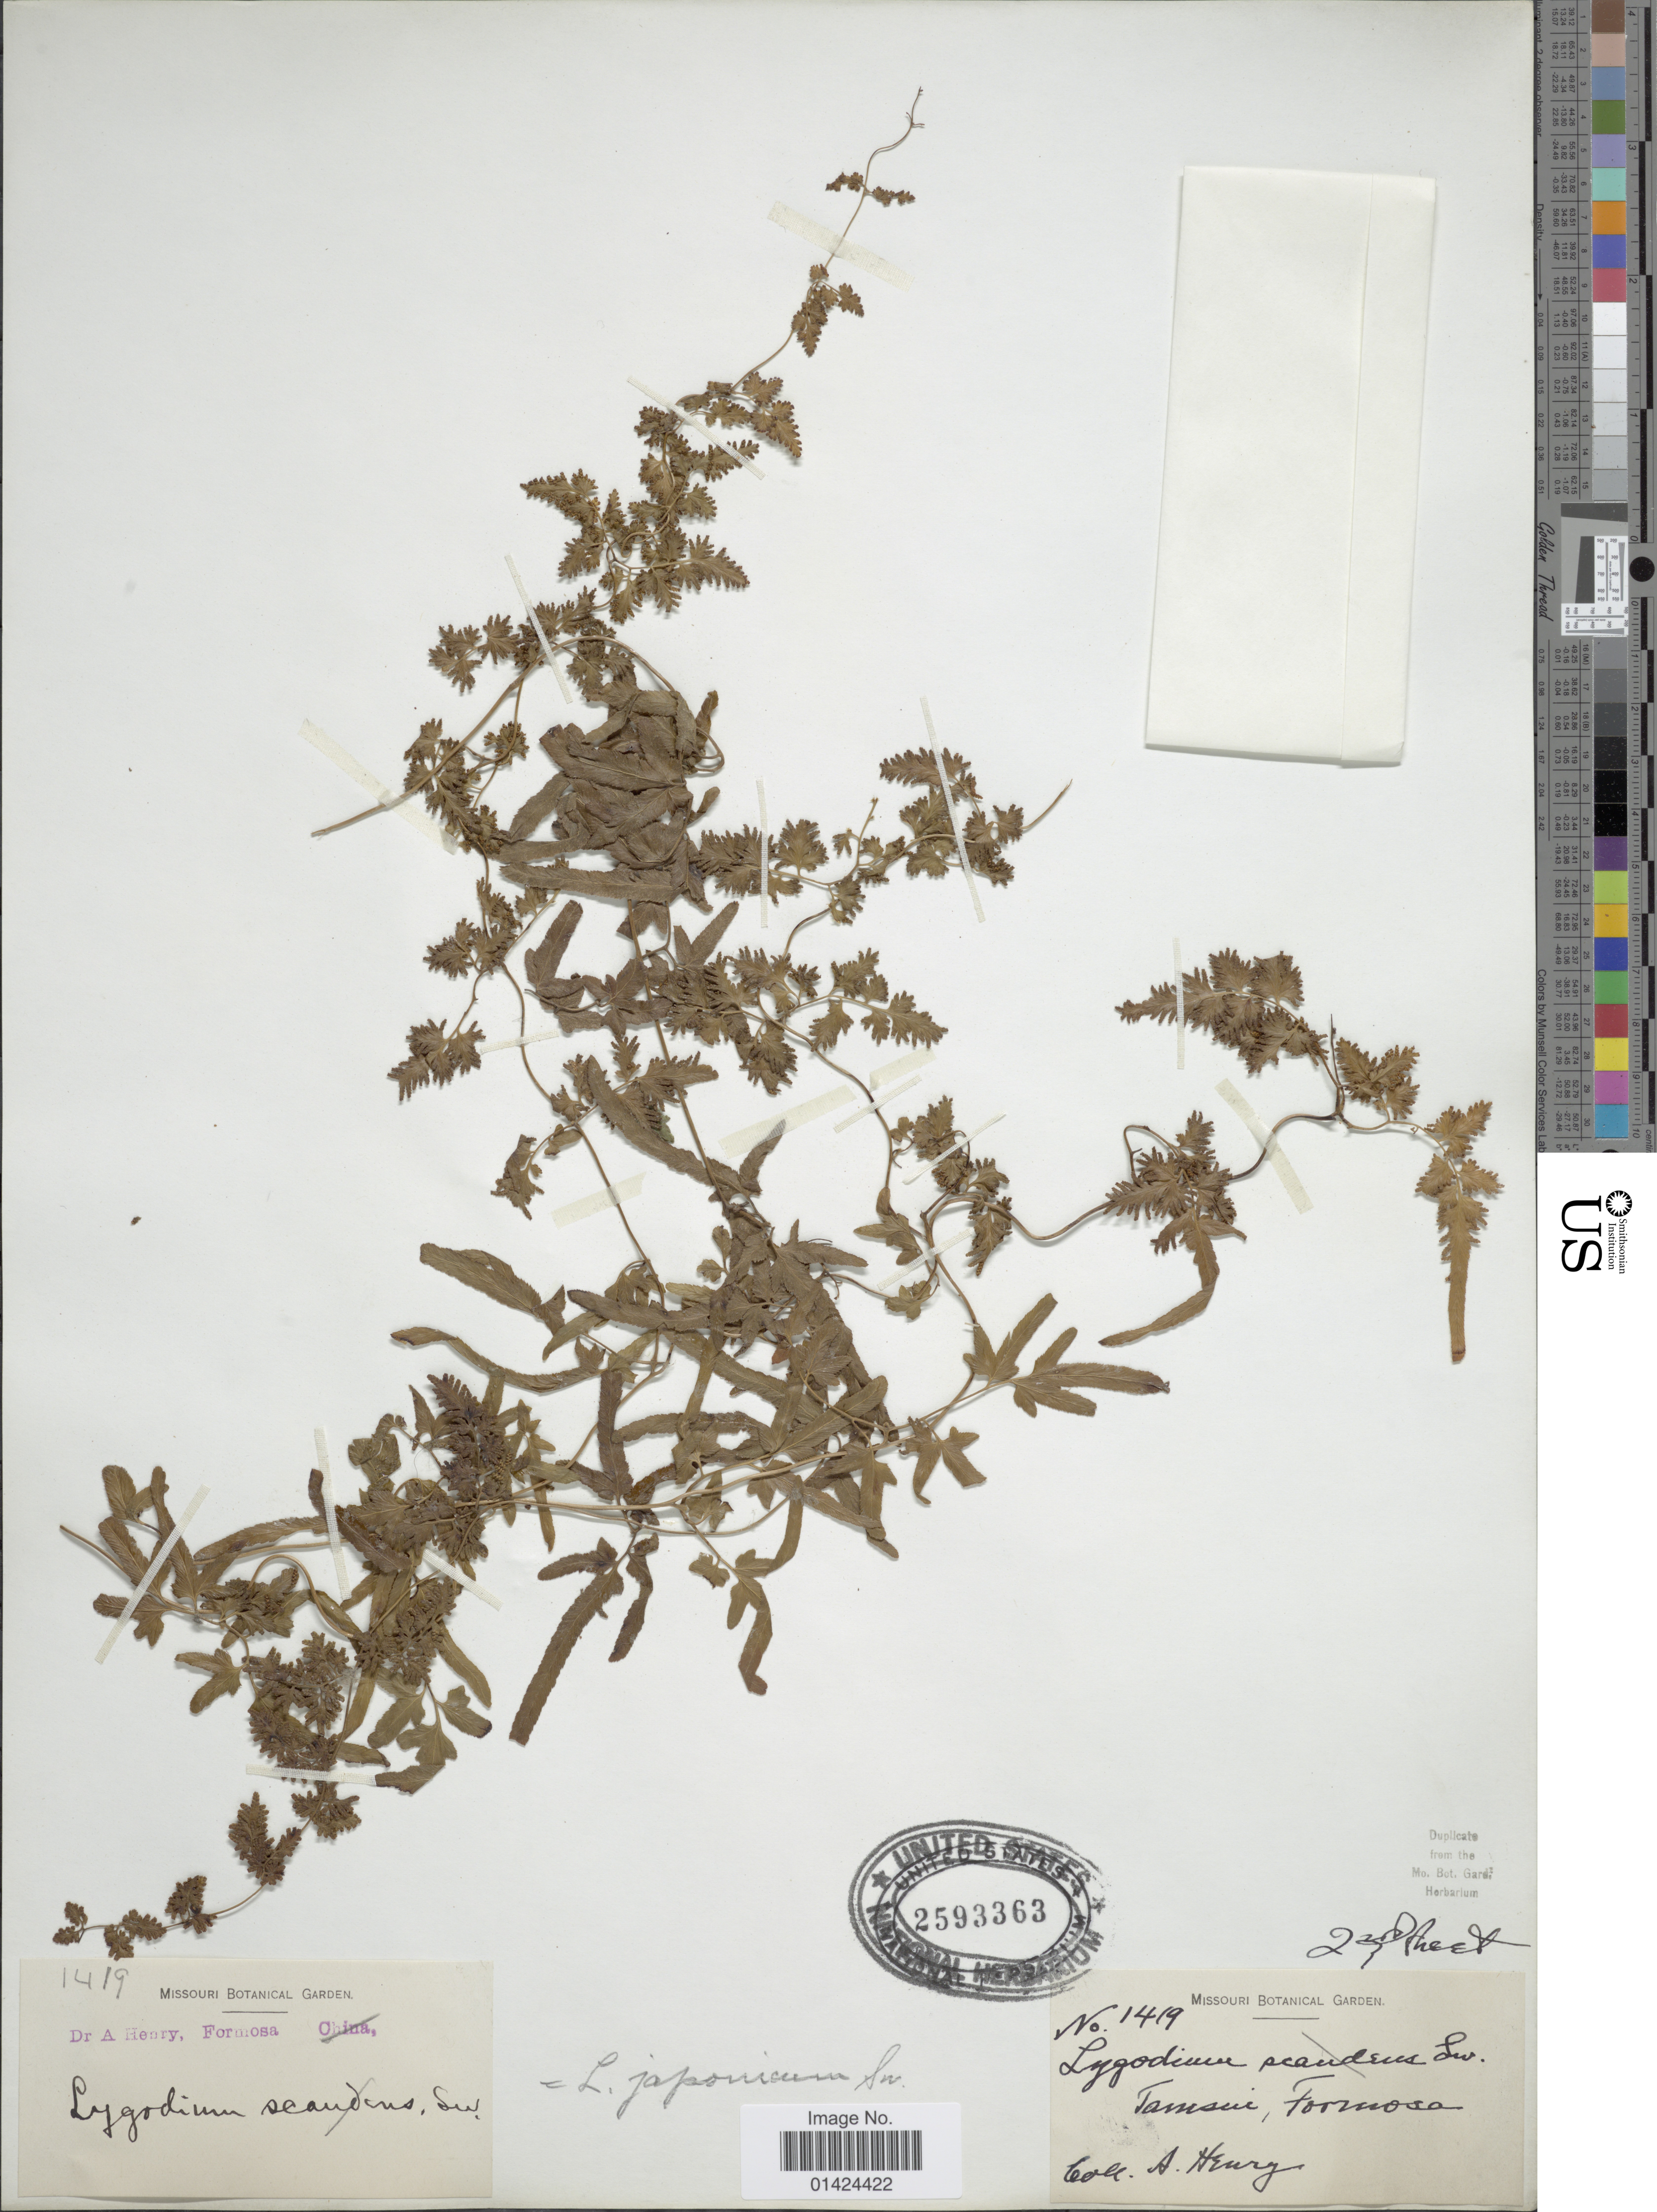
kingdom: Plantae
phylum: Tracheophyta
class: Polypodiopsida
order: Schizaeales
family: Lygodiaceae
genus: Lygodium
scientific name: Lygodium japonicum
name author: (Thunb.) Sw.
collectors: A. Henry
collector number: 1419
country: Taiwan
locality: Formosa, Tamsui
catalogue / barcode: US 2593363